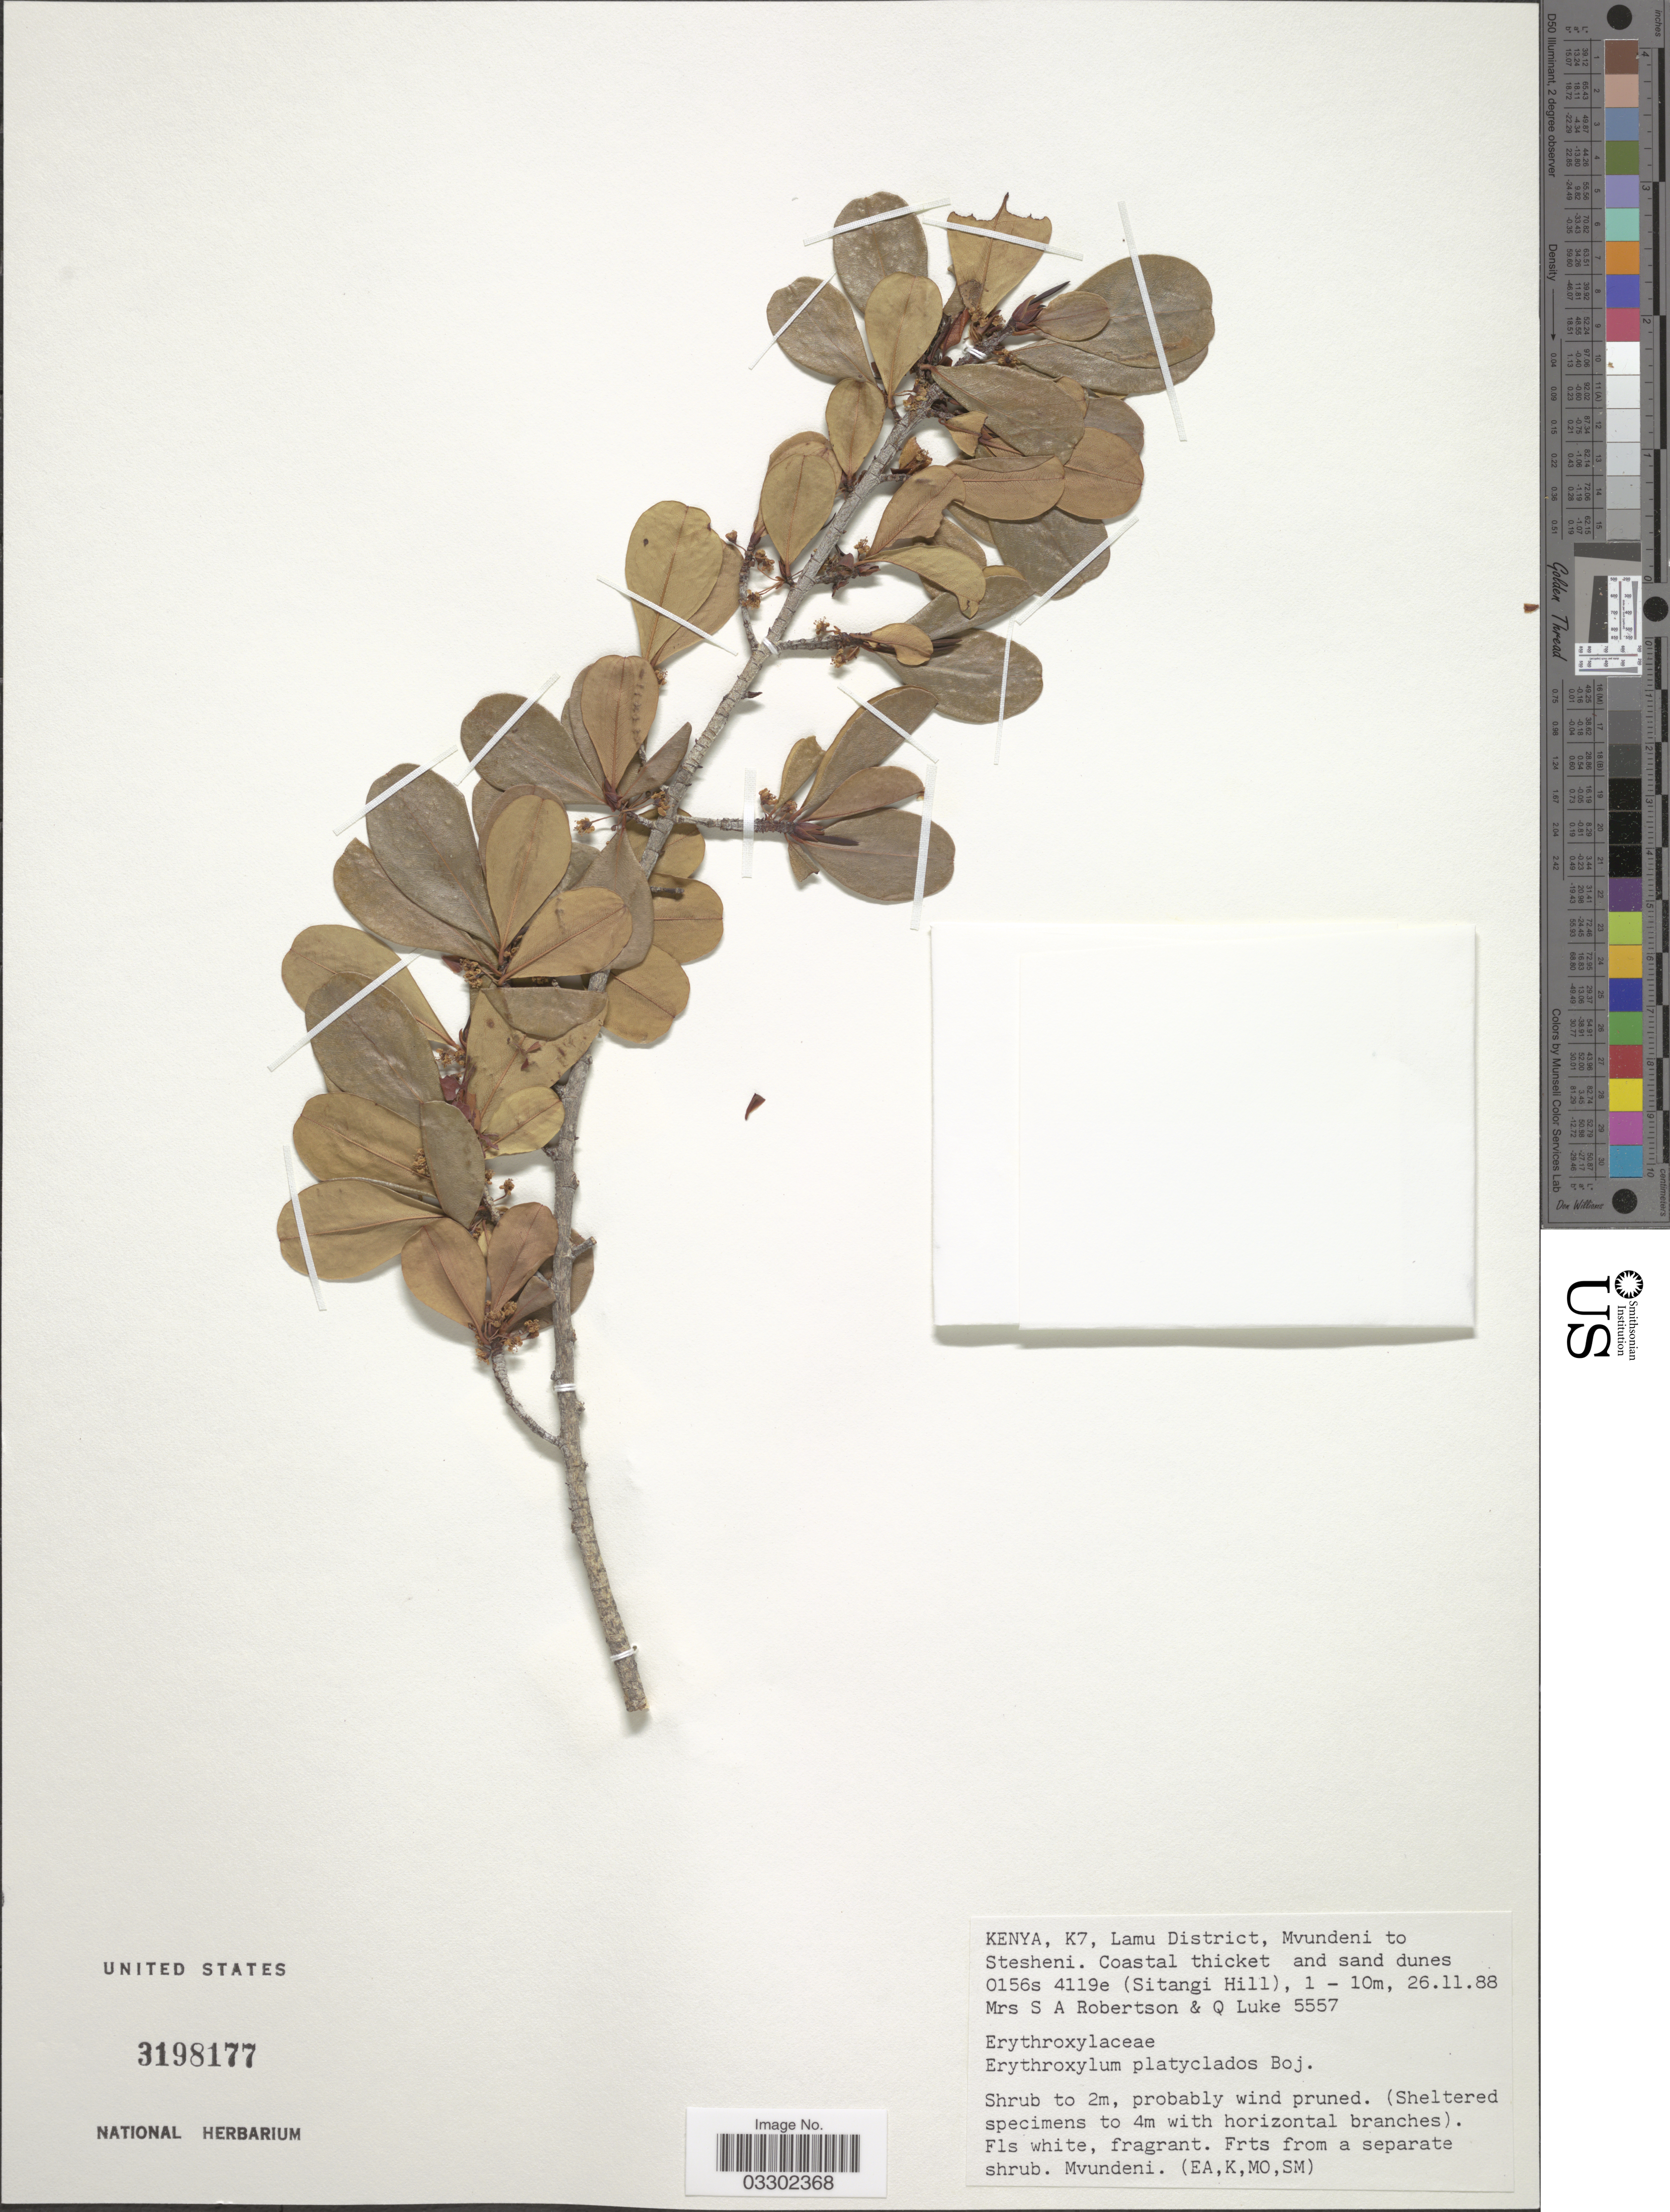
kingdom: Plantae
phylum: Tracheophyta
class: Magnoliopsida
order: Malpighiales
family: Erythroxylaceae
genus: Erythroxylum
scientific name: Erythroxylum platyclados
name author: Bojer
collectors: S. Robertson & Q. Luke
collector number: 5557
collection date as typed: Transcribed d/m/y: 26/11/88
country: Kenya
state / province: Lamu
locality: K7, Lamu District, Mvundeni to Stesheni. (Sitangi Hill).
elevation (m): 1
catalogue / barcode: US 3198177